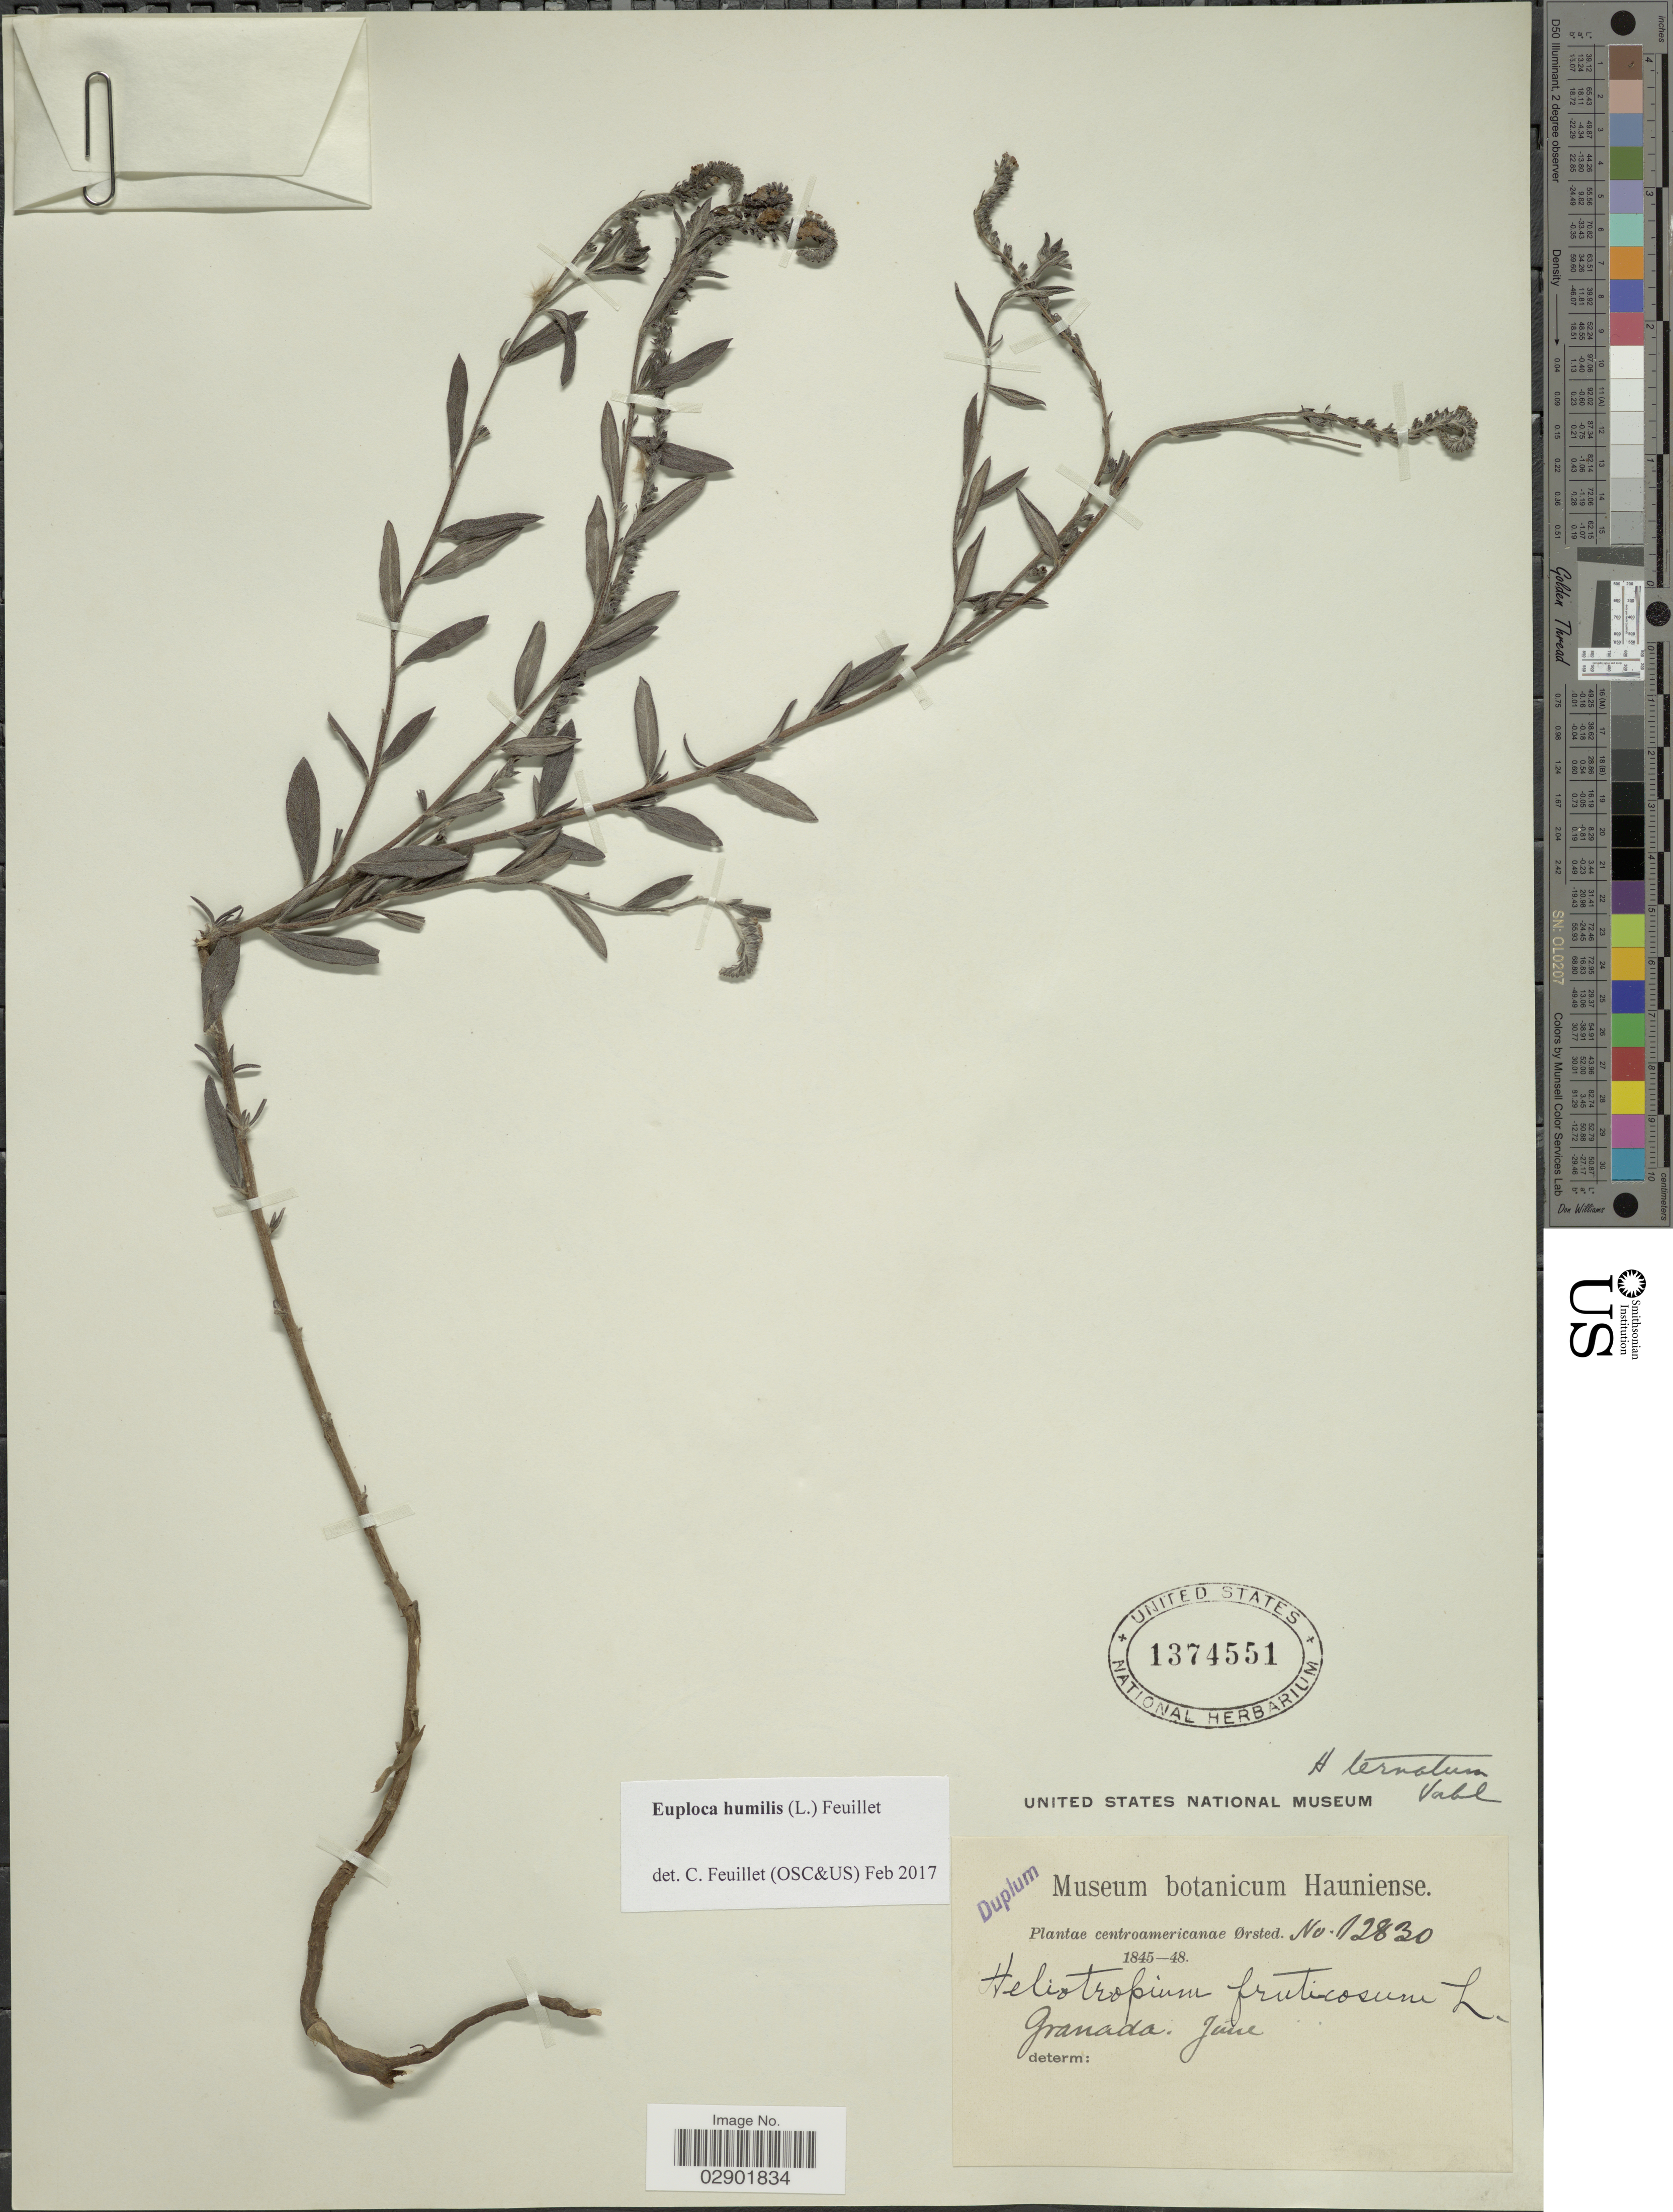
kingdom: Plantae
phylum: Tracheophyta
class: Magnoliopsida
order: Boraginales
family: Heliotropiaceae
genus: Euploca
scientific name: Euploca humilis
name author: (L.) Feuillet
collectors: Ørsted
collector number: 12830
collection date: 1845/1848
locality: Centroamericanae. Granada.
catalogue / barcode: US 1374551